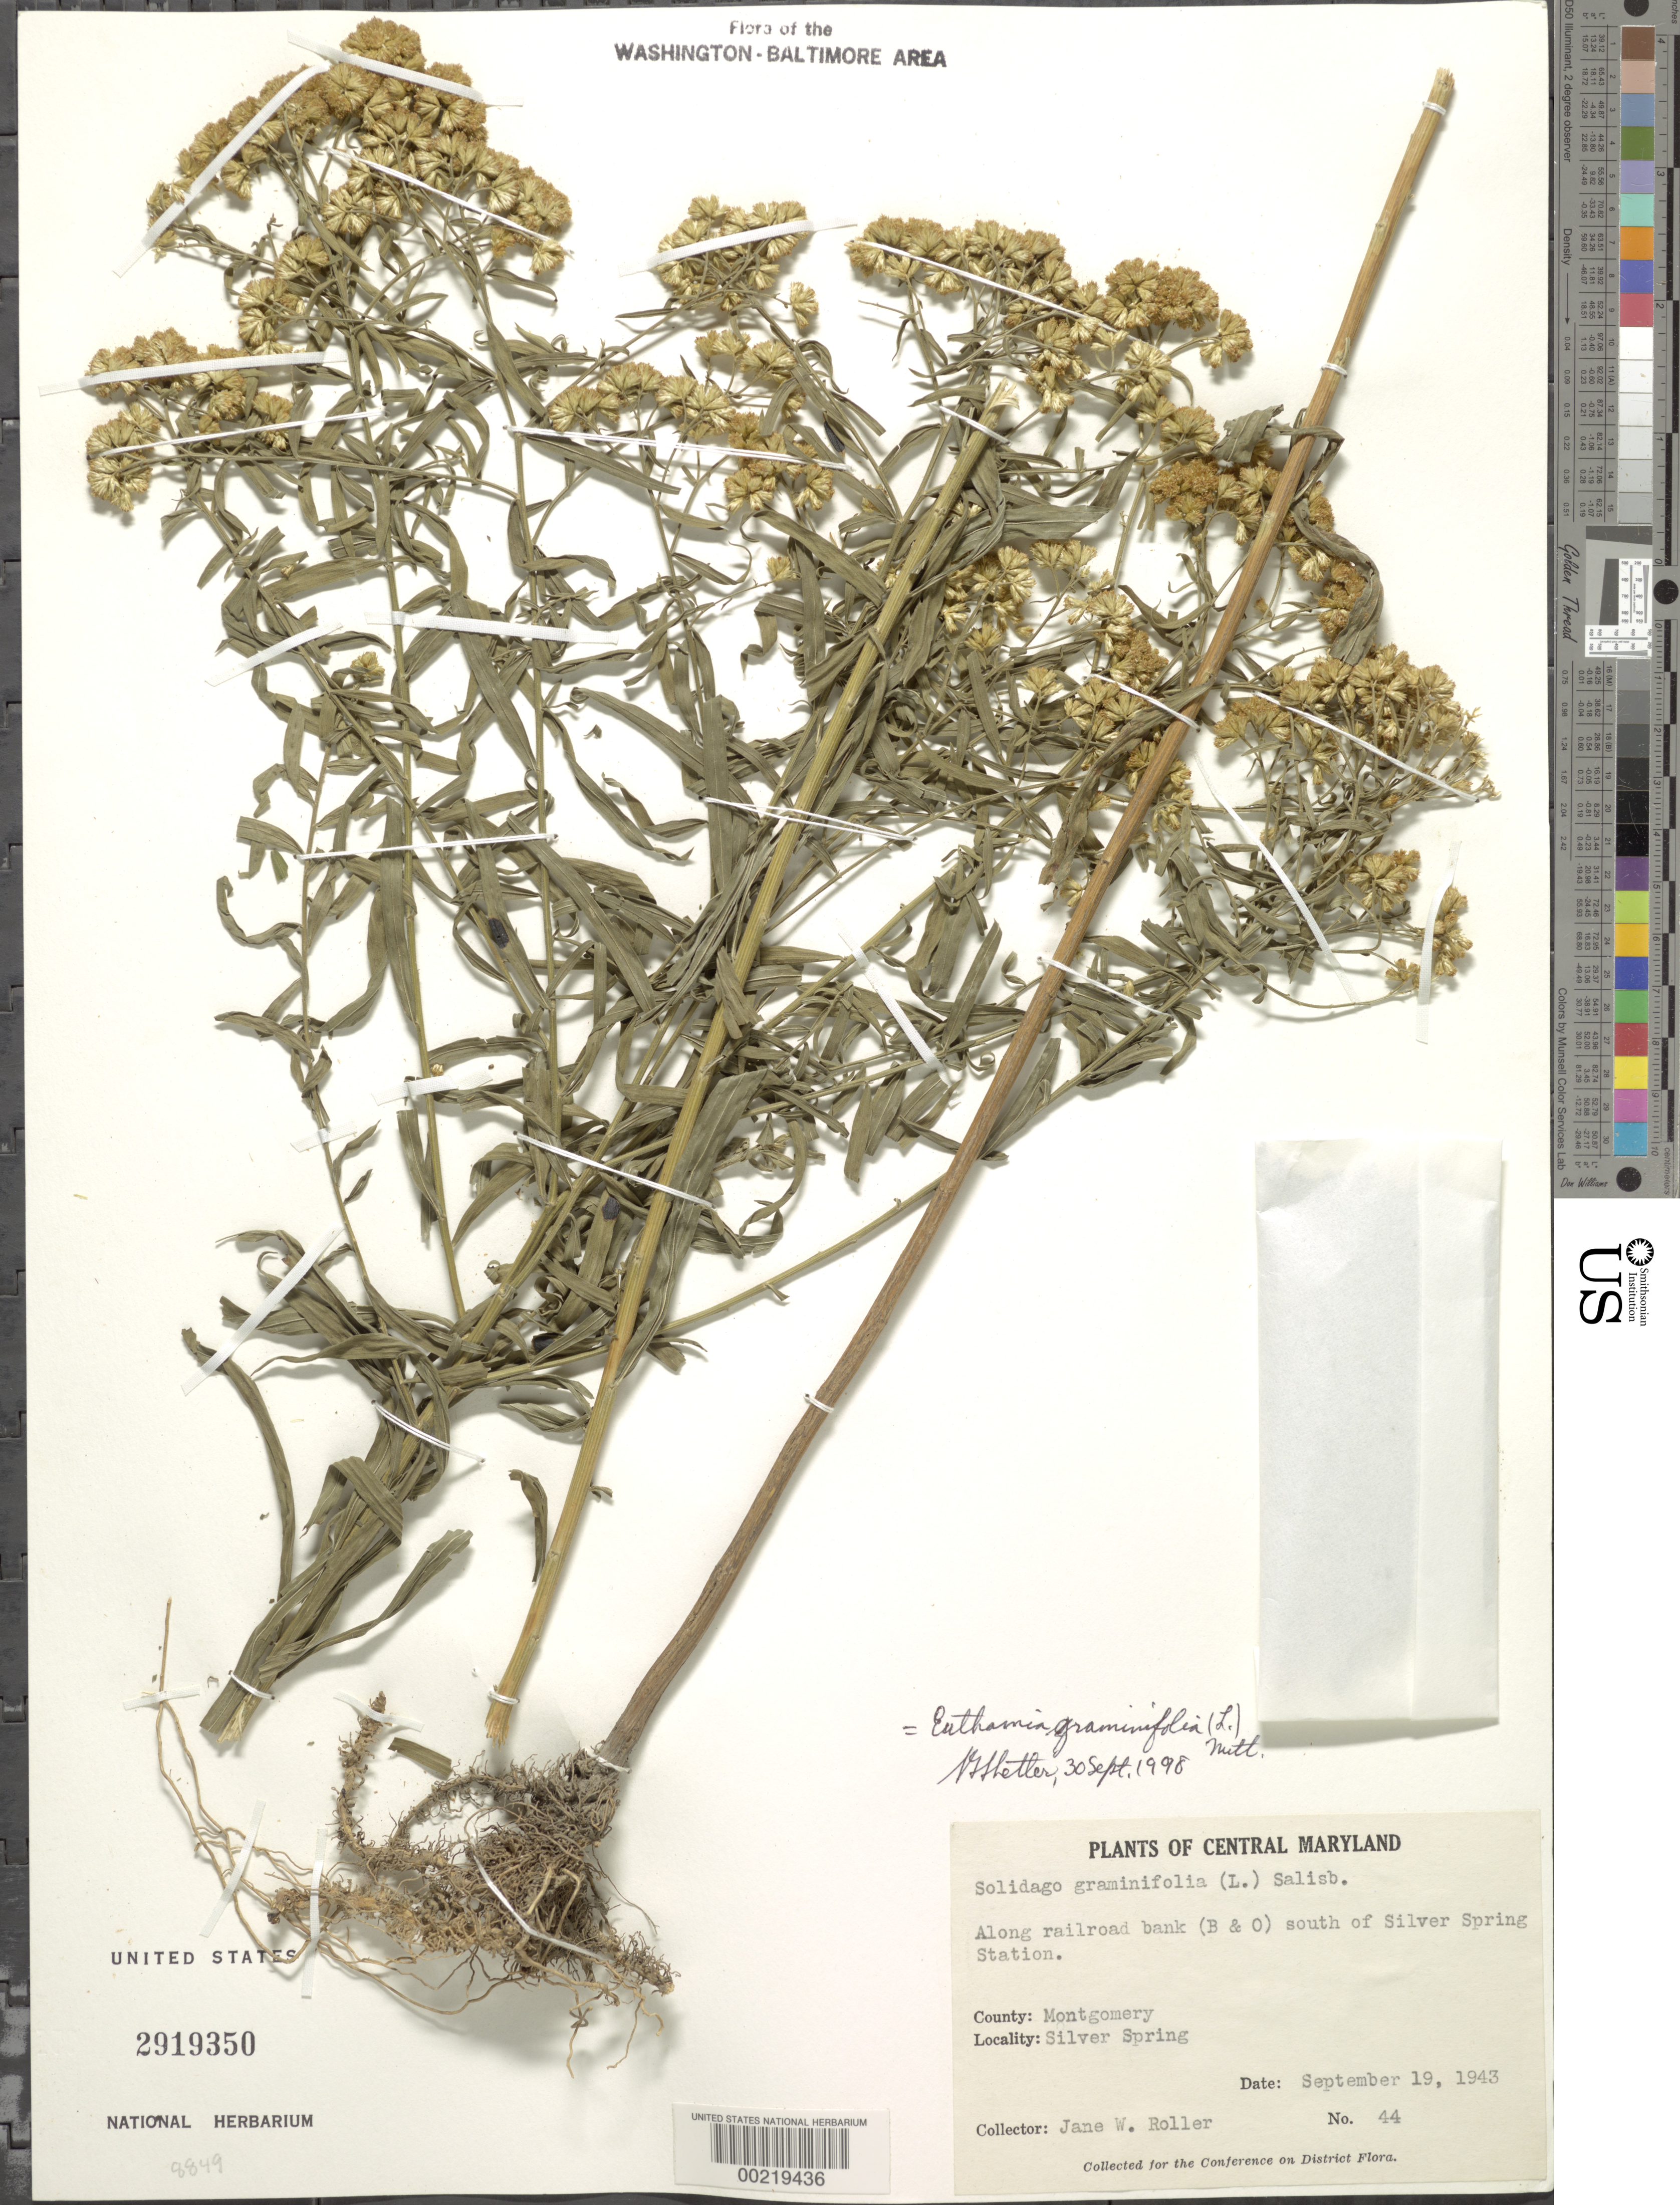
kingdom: Plantae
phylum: Tracheophyta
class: Magnoliopsida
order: Asterales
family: Asteraceae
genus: Euthamia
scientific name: Euthamia graminifolia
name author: (L.) Nutt.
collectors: J. W. Roller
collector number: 44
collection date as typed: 19 Sep 1943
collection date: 1943-09-19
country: United States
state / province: Maryland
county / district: Montgomery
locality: Silver Spring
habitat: Railroad bank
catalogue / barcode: US 2919350